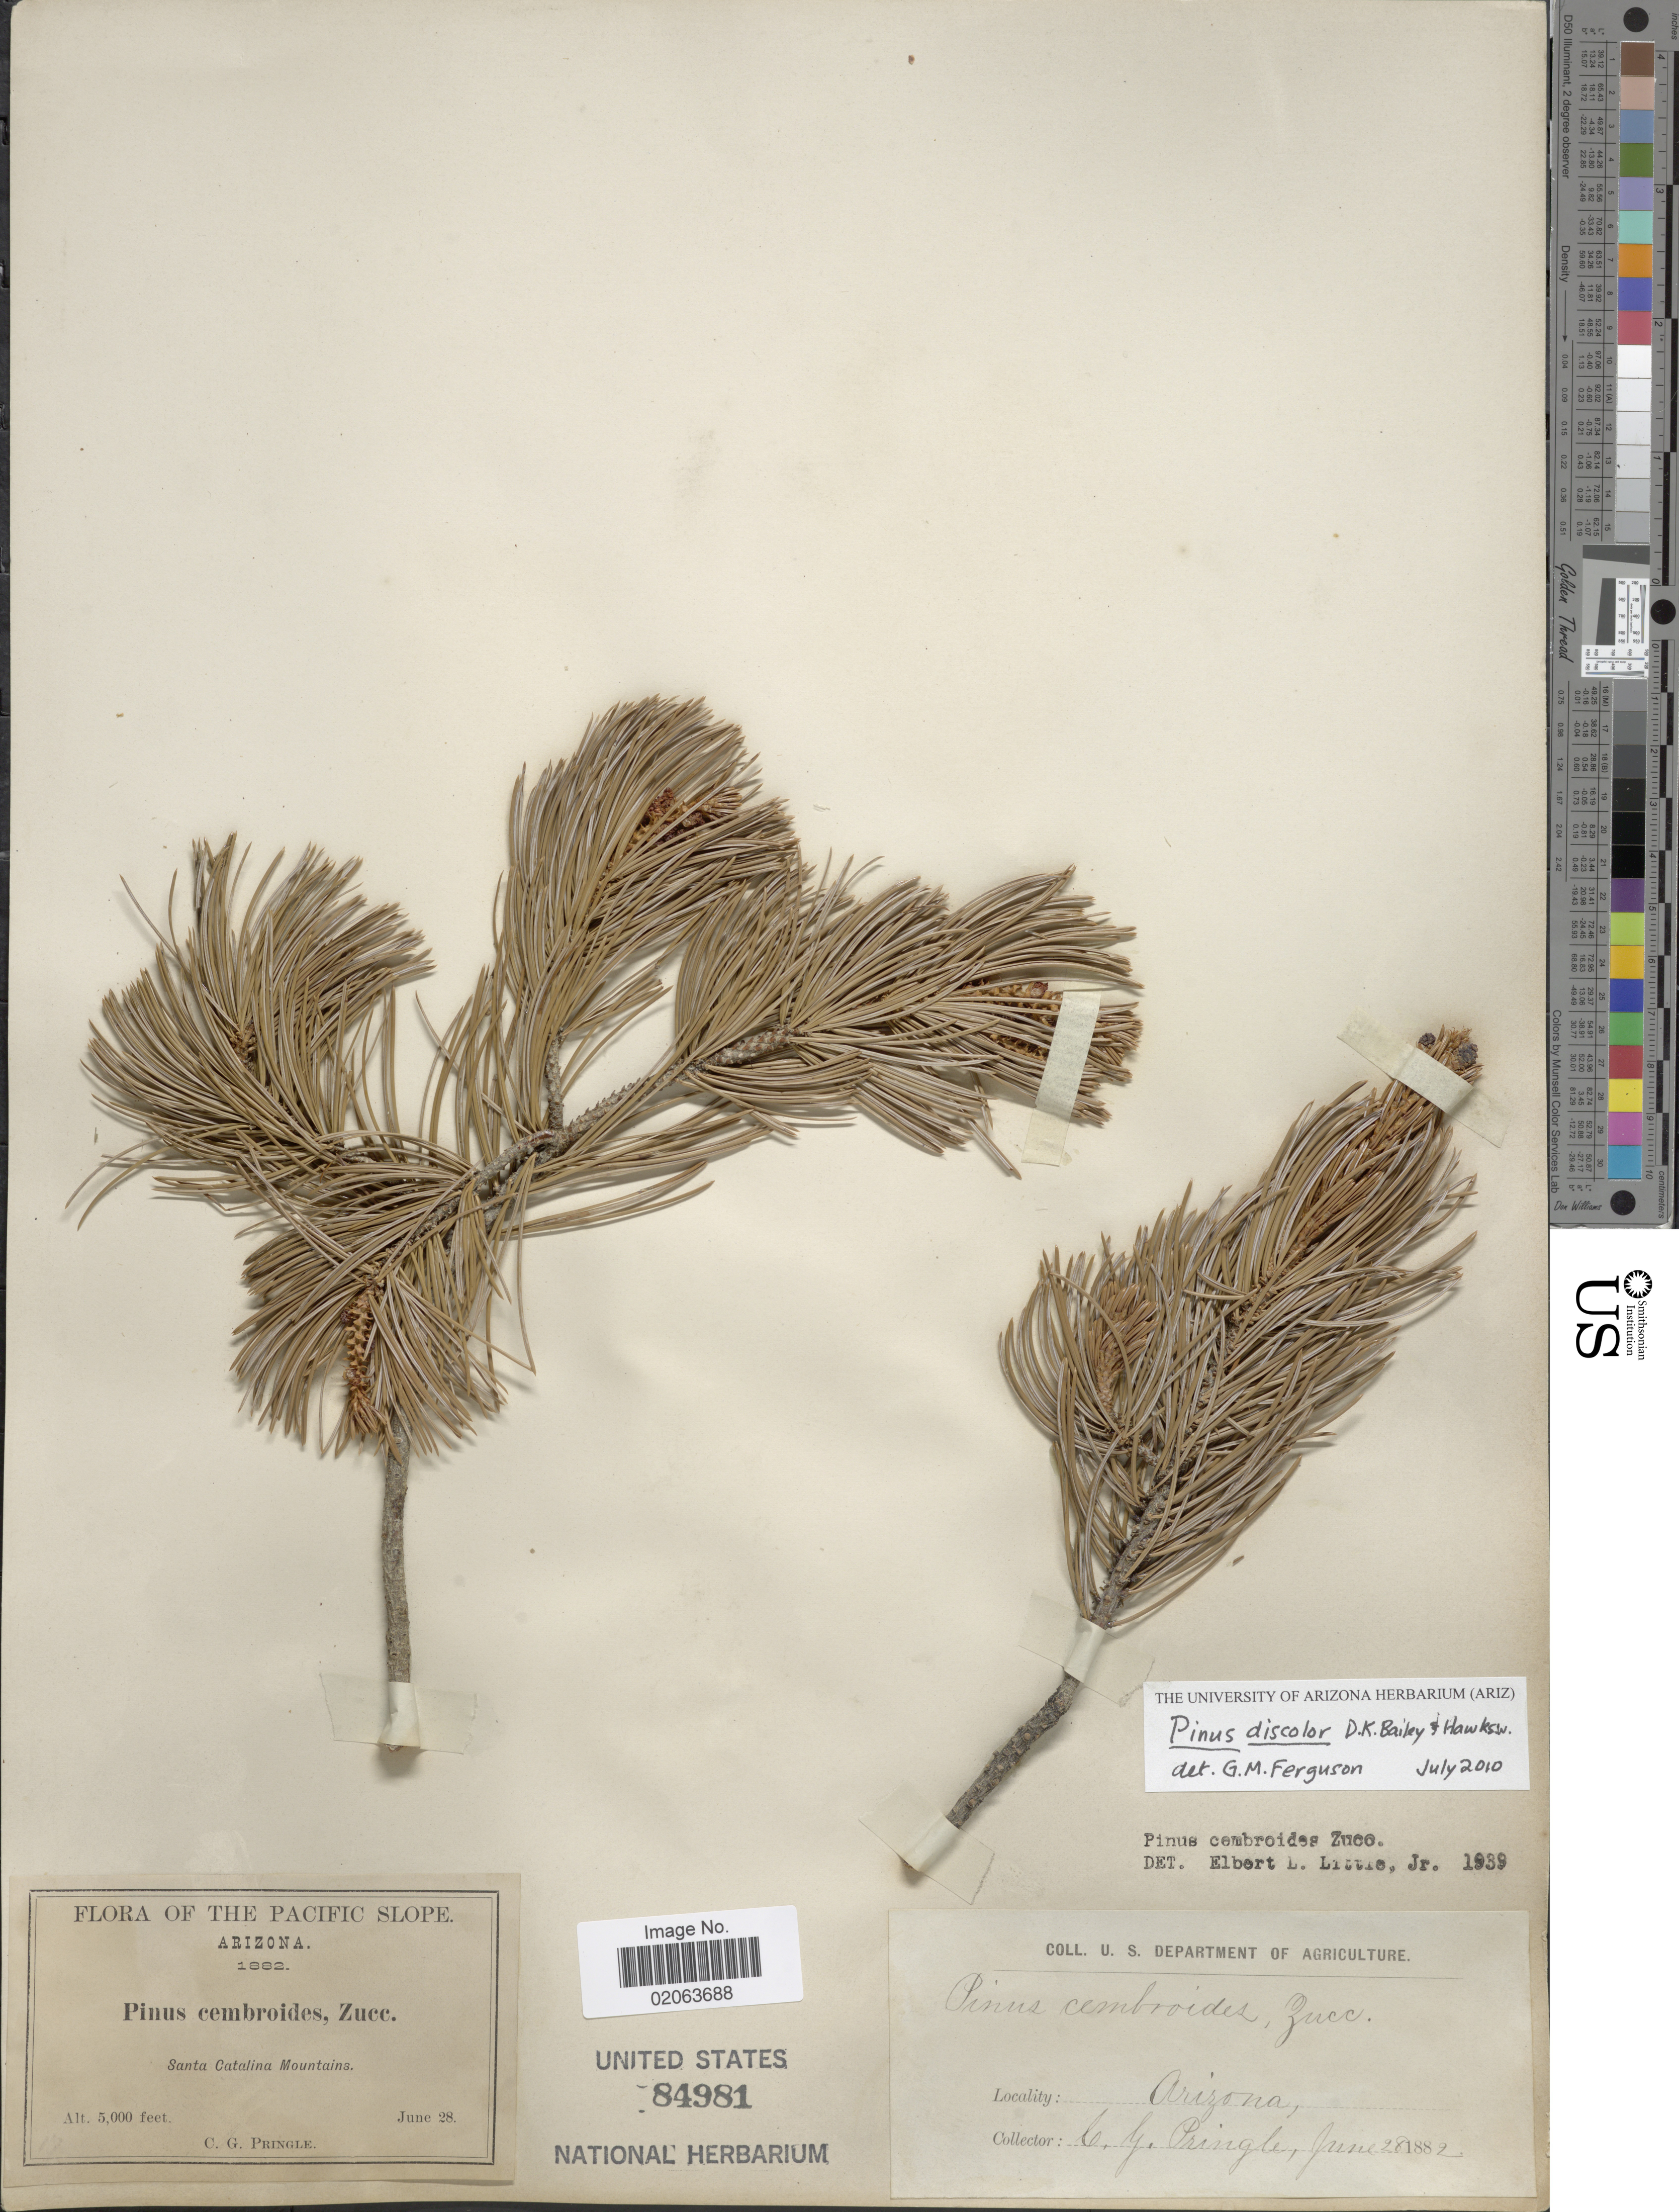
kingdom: Plantae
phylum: Tracheophyta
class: Pinopsida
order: Pinales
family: Pinaceae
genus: Pinus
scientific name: Pinus discolor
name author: D.K. Bailey & Hawksw.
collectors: C. G. Pringle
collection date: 1882-06-28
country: United States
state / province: Arizona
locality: The Pacific Slope. Santa Catalina Mountains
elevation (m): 1524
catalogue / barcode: US 84981